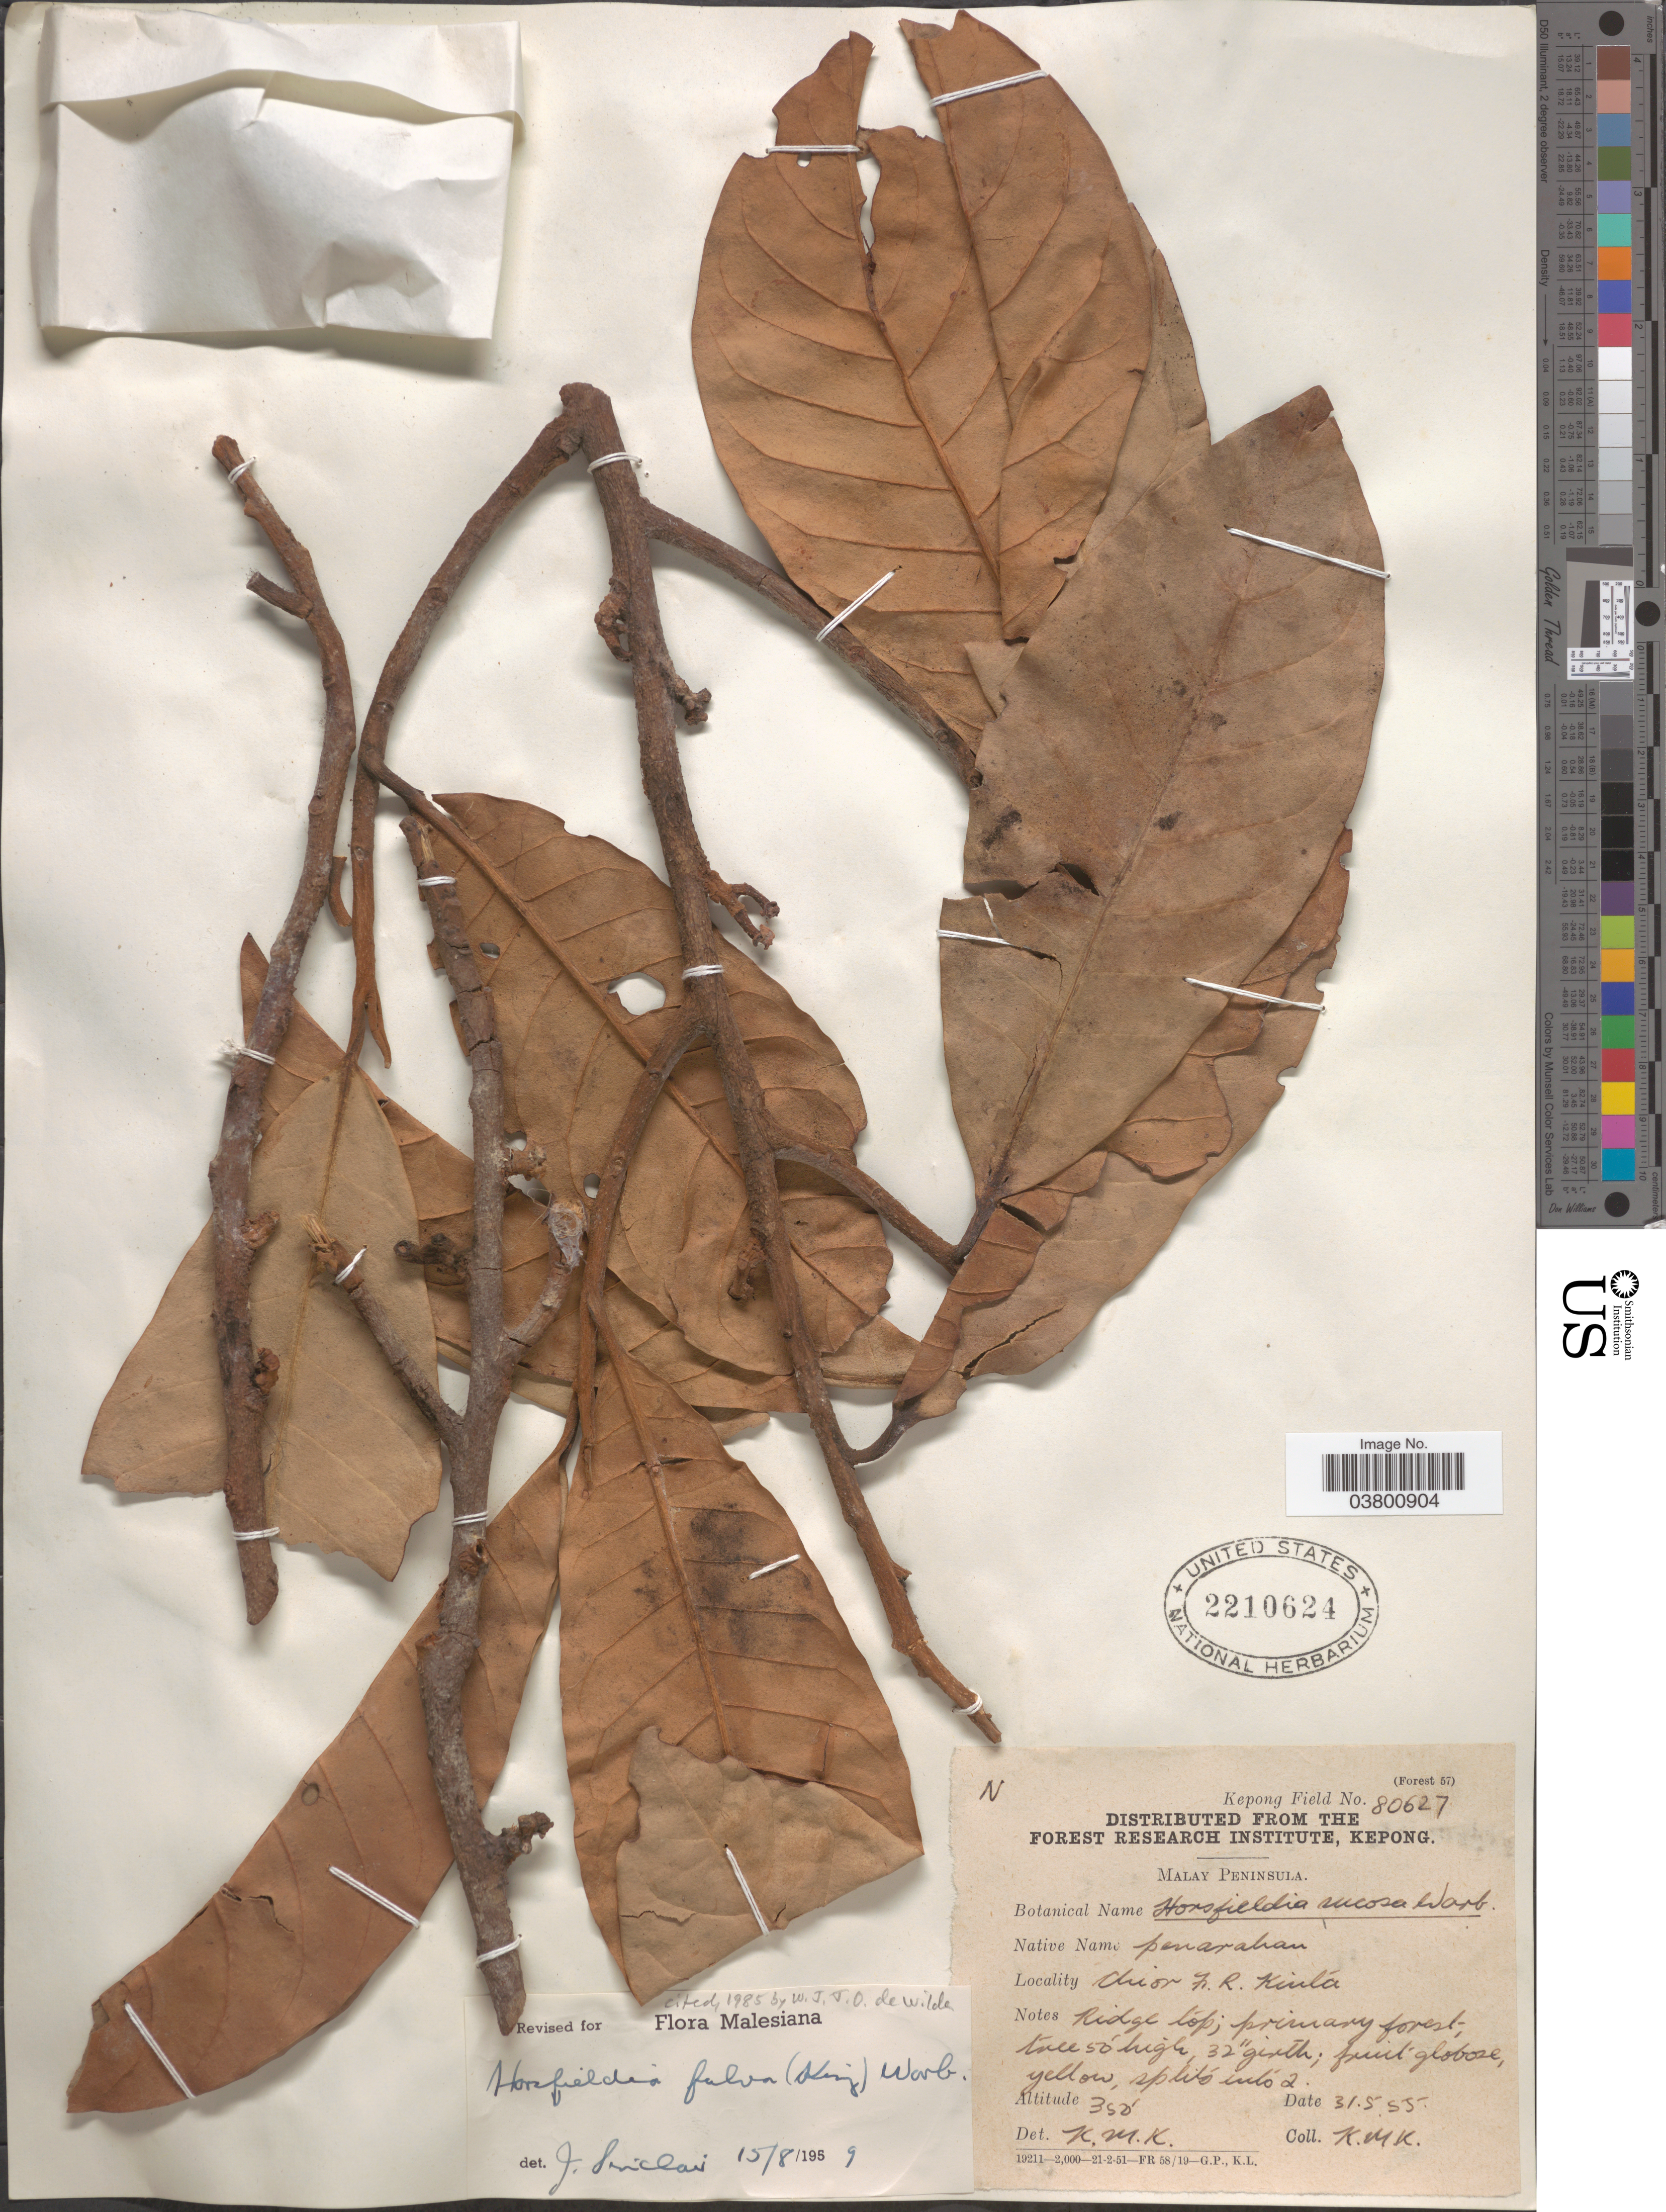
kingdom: Plantae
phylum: Tracheophyta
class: Magnoliopsida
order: Magnoliales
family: Myristicaceae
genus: Horsfieldia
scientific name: Horsfieldia fulva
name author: (King) Warb.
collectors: K. M. K.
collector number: Kepong Field 80627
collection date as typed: Transcribed d/m/y: 31/5/55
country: Malaysia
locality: Malay Peninsula. Chior F.R. Kinta.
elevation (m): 107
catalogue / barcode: US 2210624